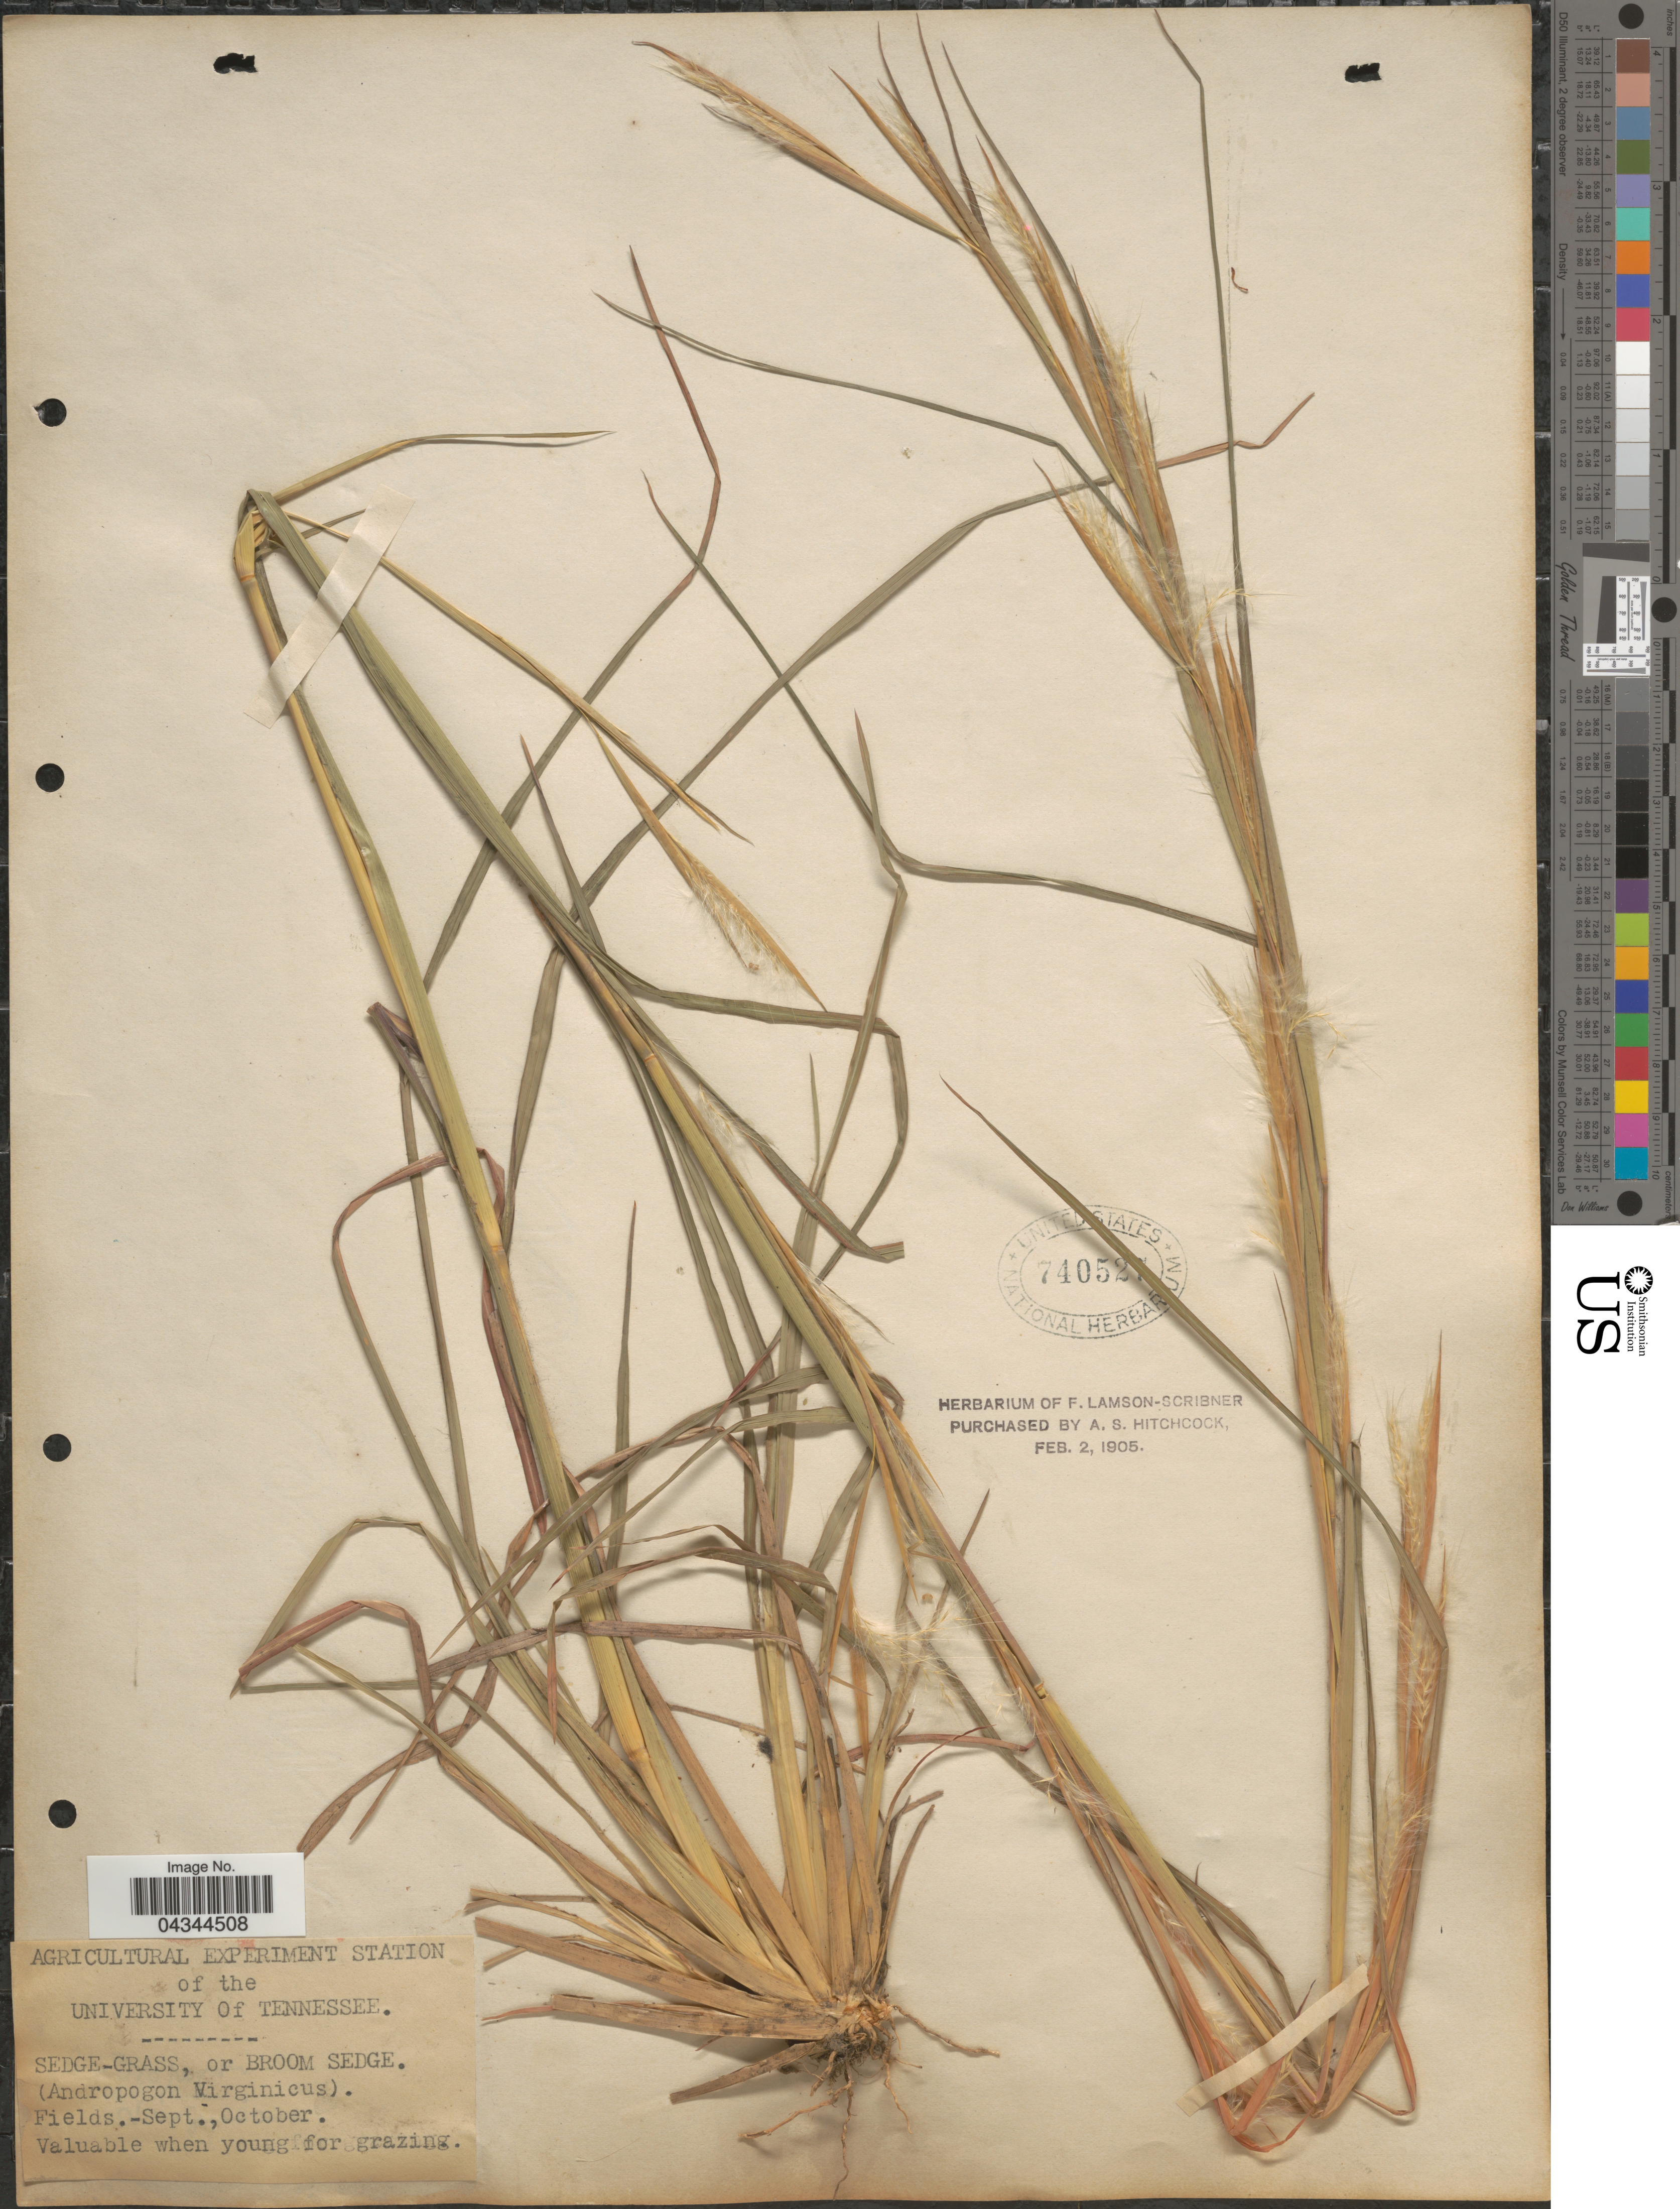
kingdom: Plantae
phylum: Tracheophyta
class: Liliopsida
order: Poales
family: Poaceae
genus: Andropogon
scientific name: Andropogon virginicus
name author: L.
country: United States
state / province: Tennessee